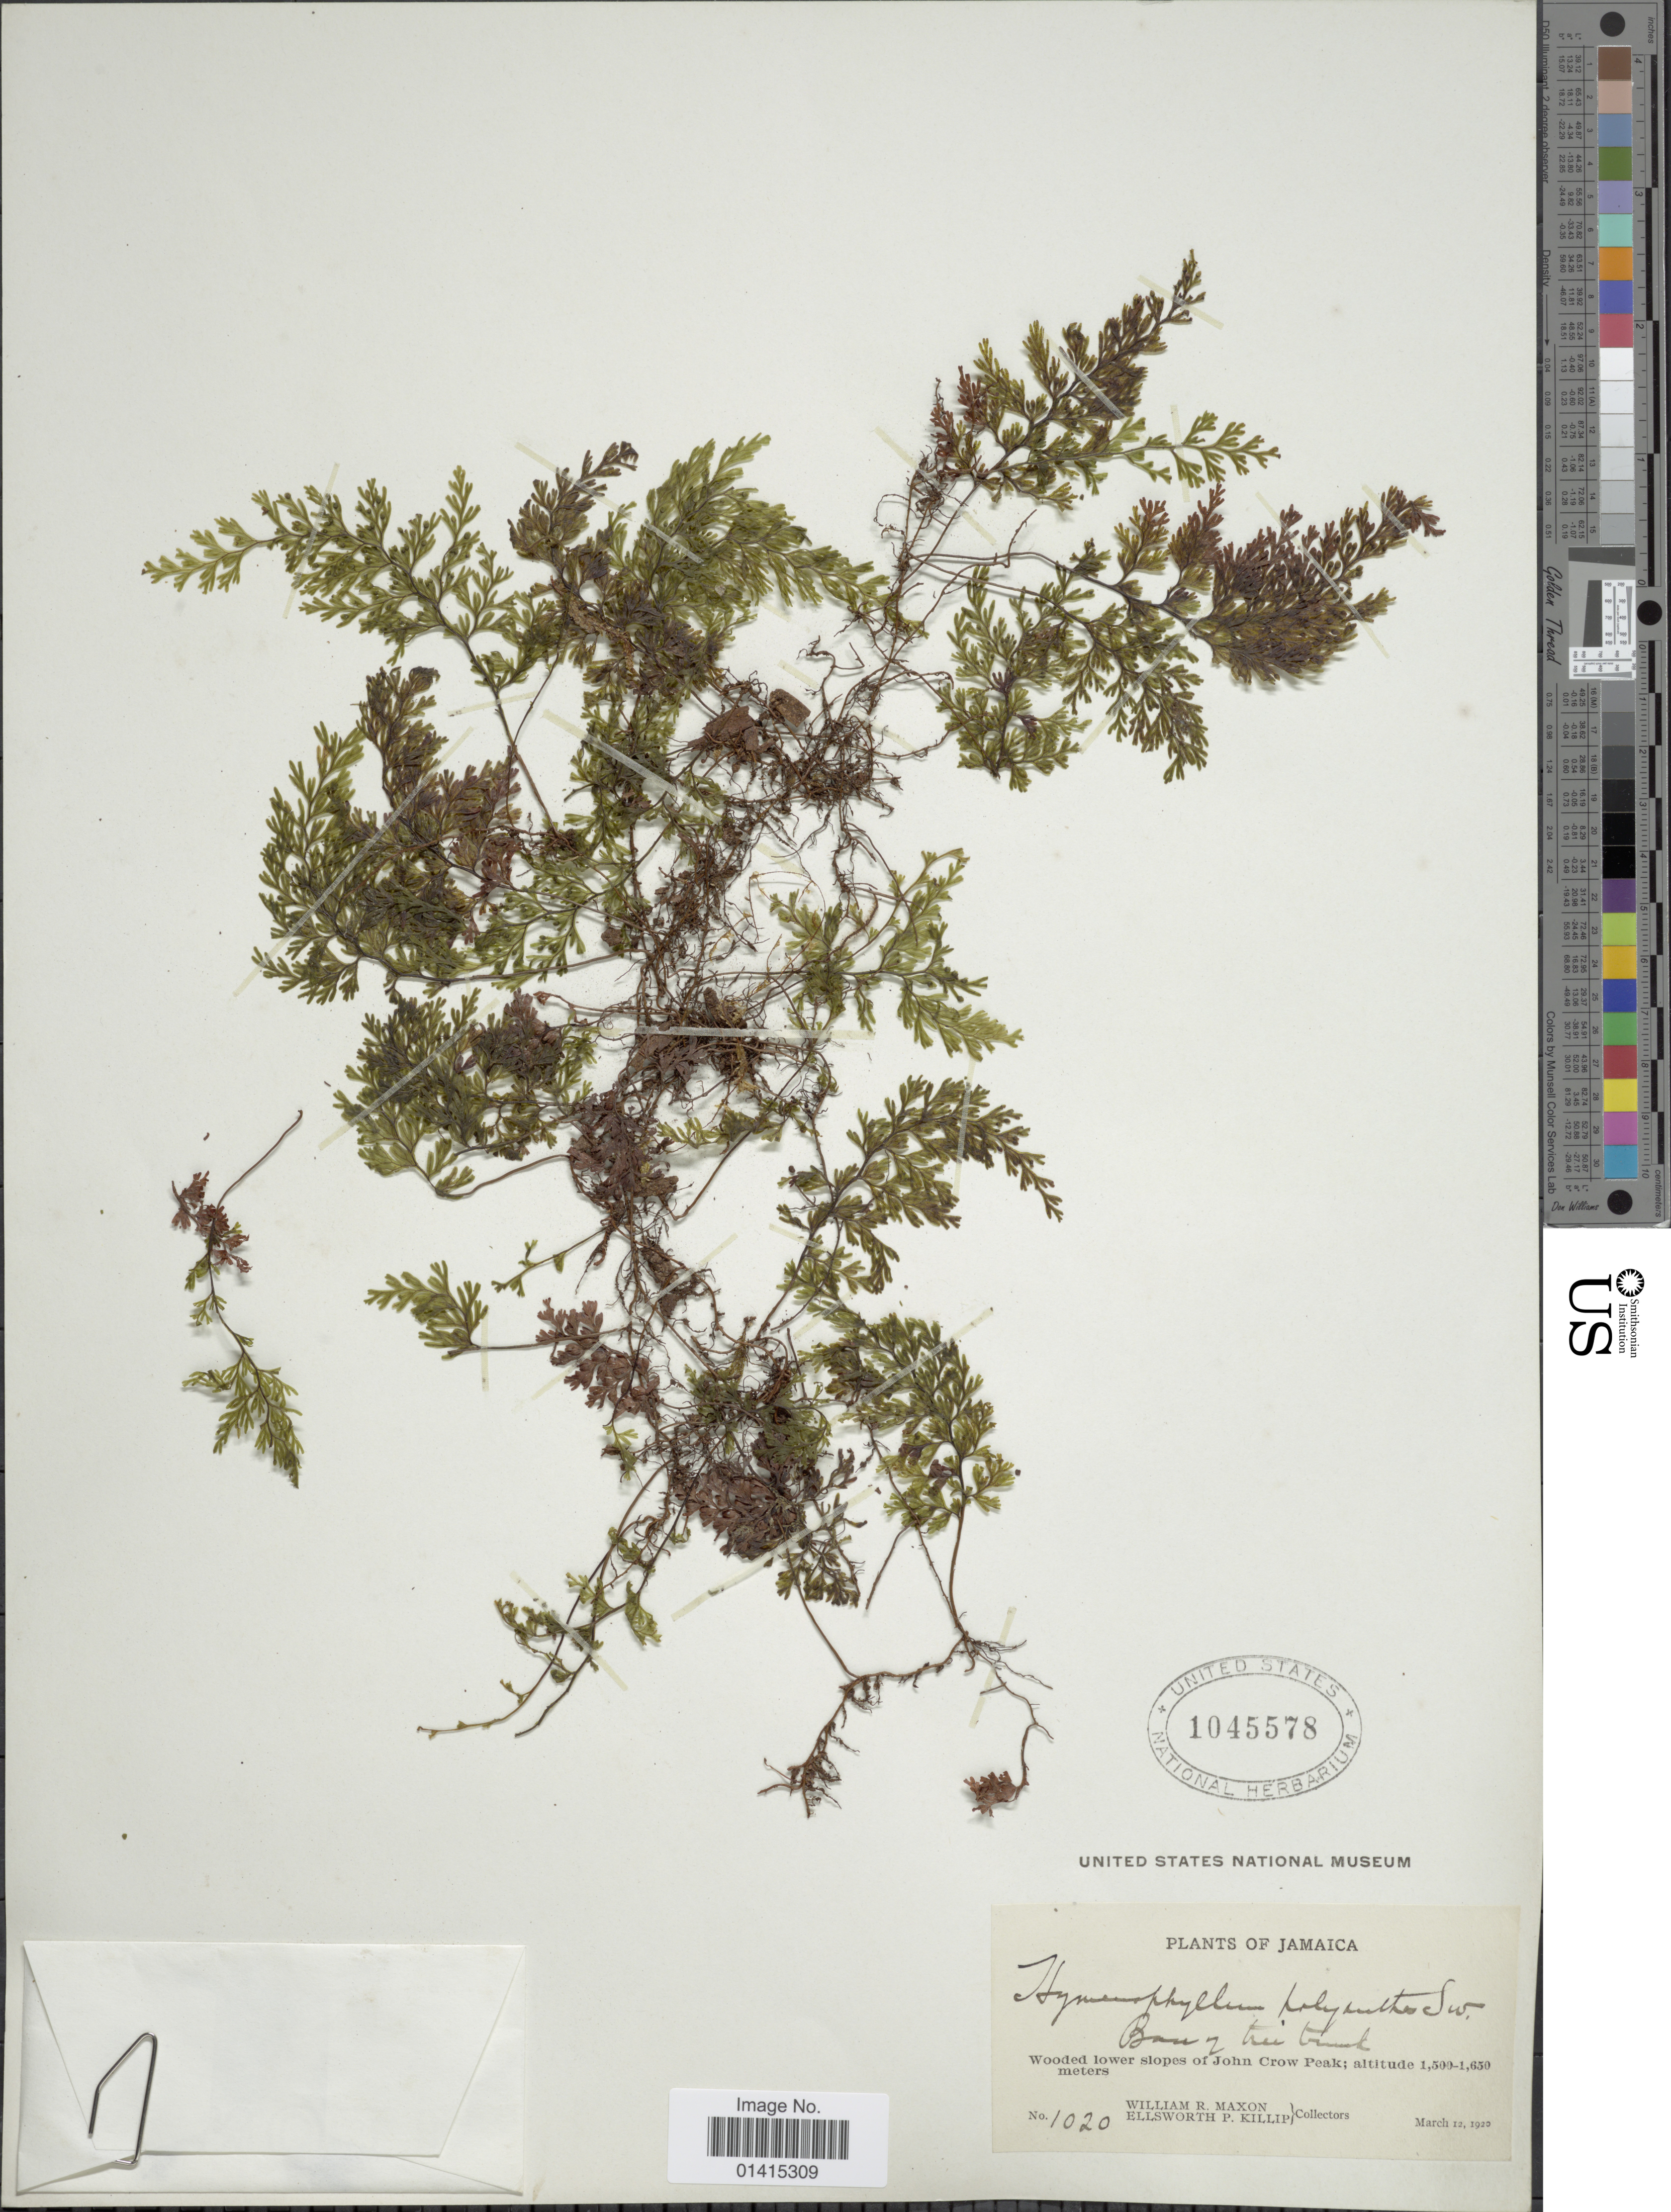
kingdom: Plantae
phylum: Tracheophyta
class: Polypodiopsida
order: Hymenophyllales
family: Hymenophyllaceae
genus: Hymenophyllum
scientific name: Hymenophyllum polyanthos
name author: (Sw.) Sw.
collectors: W. R. Maxon & E. P. Killip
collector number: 1020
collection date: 1920-03-12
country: Jamaica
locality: Wooded lower slopes of John Crow Peak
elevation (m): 1500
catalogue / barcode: US 1045578